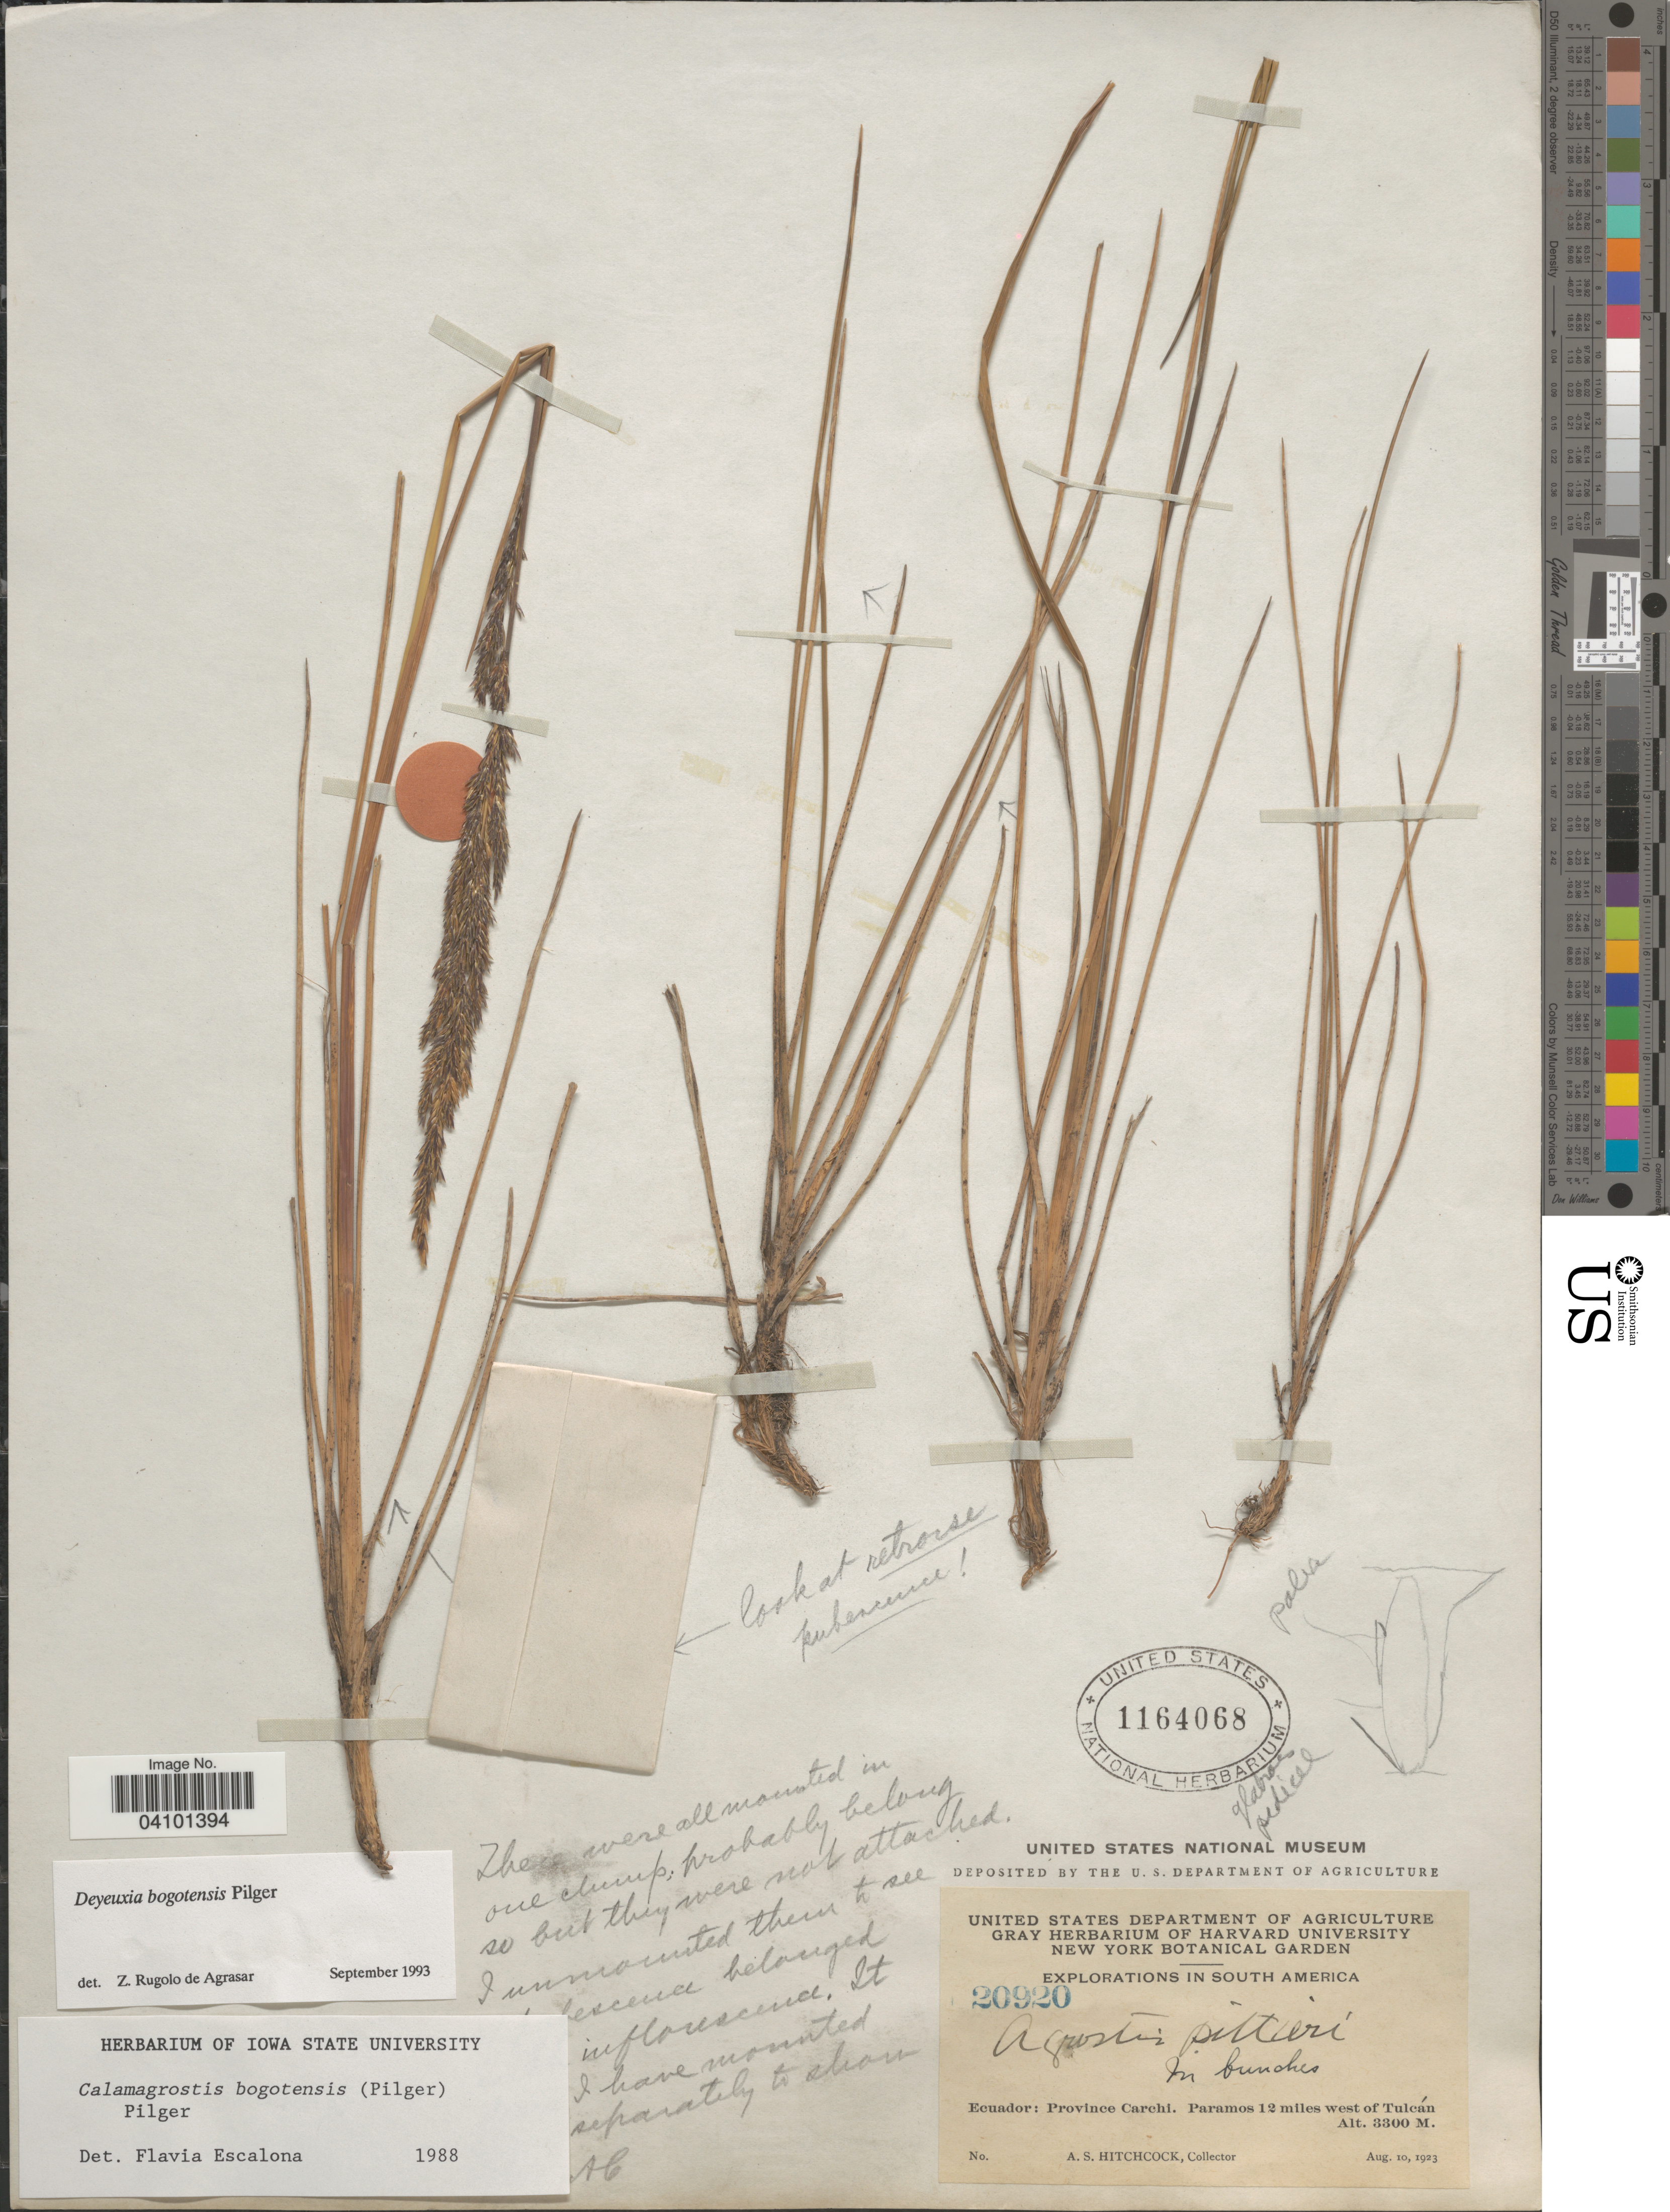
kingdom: Plantae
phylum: Tracheophyta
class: Liliopsida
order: Poales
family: Poaceae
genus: Calamagrostis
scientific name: Calamagrostis bogotensis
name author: (Pilg.) Pilg.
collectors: A. S. Hitchcock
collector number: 20920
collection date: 1923-08-10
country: Ecuador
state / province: Carchi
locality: Explorations in South America. Paramos 12 miles west of Tulcán.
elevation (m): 3300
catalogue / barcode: US 1164068